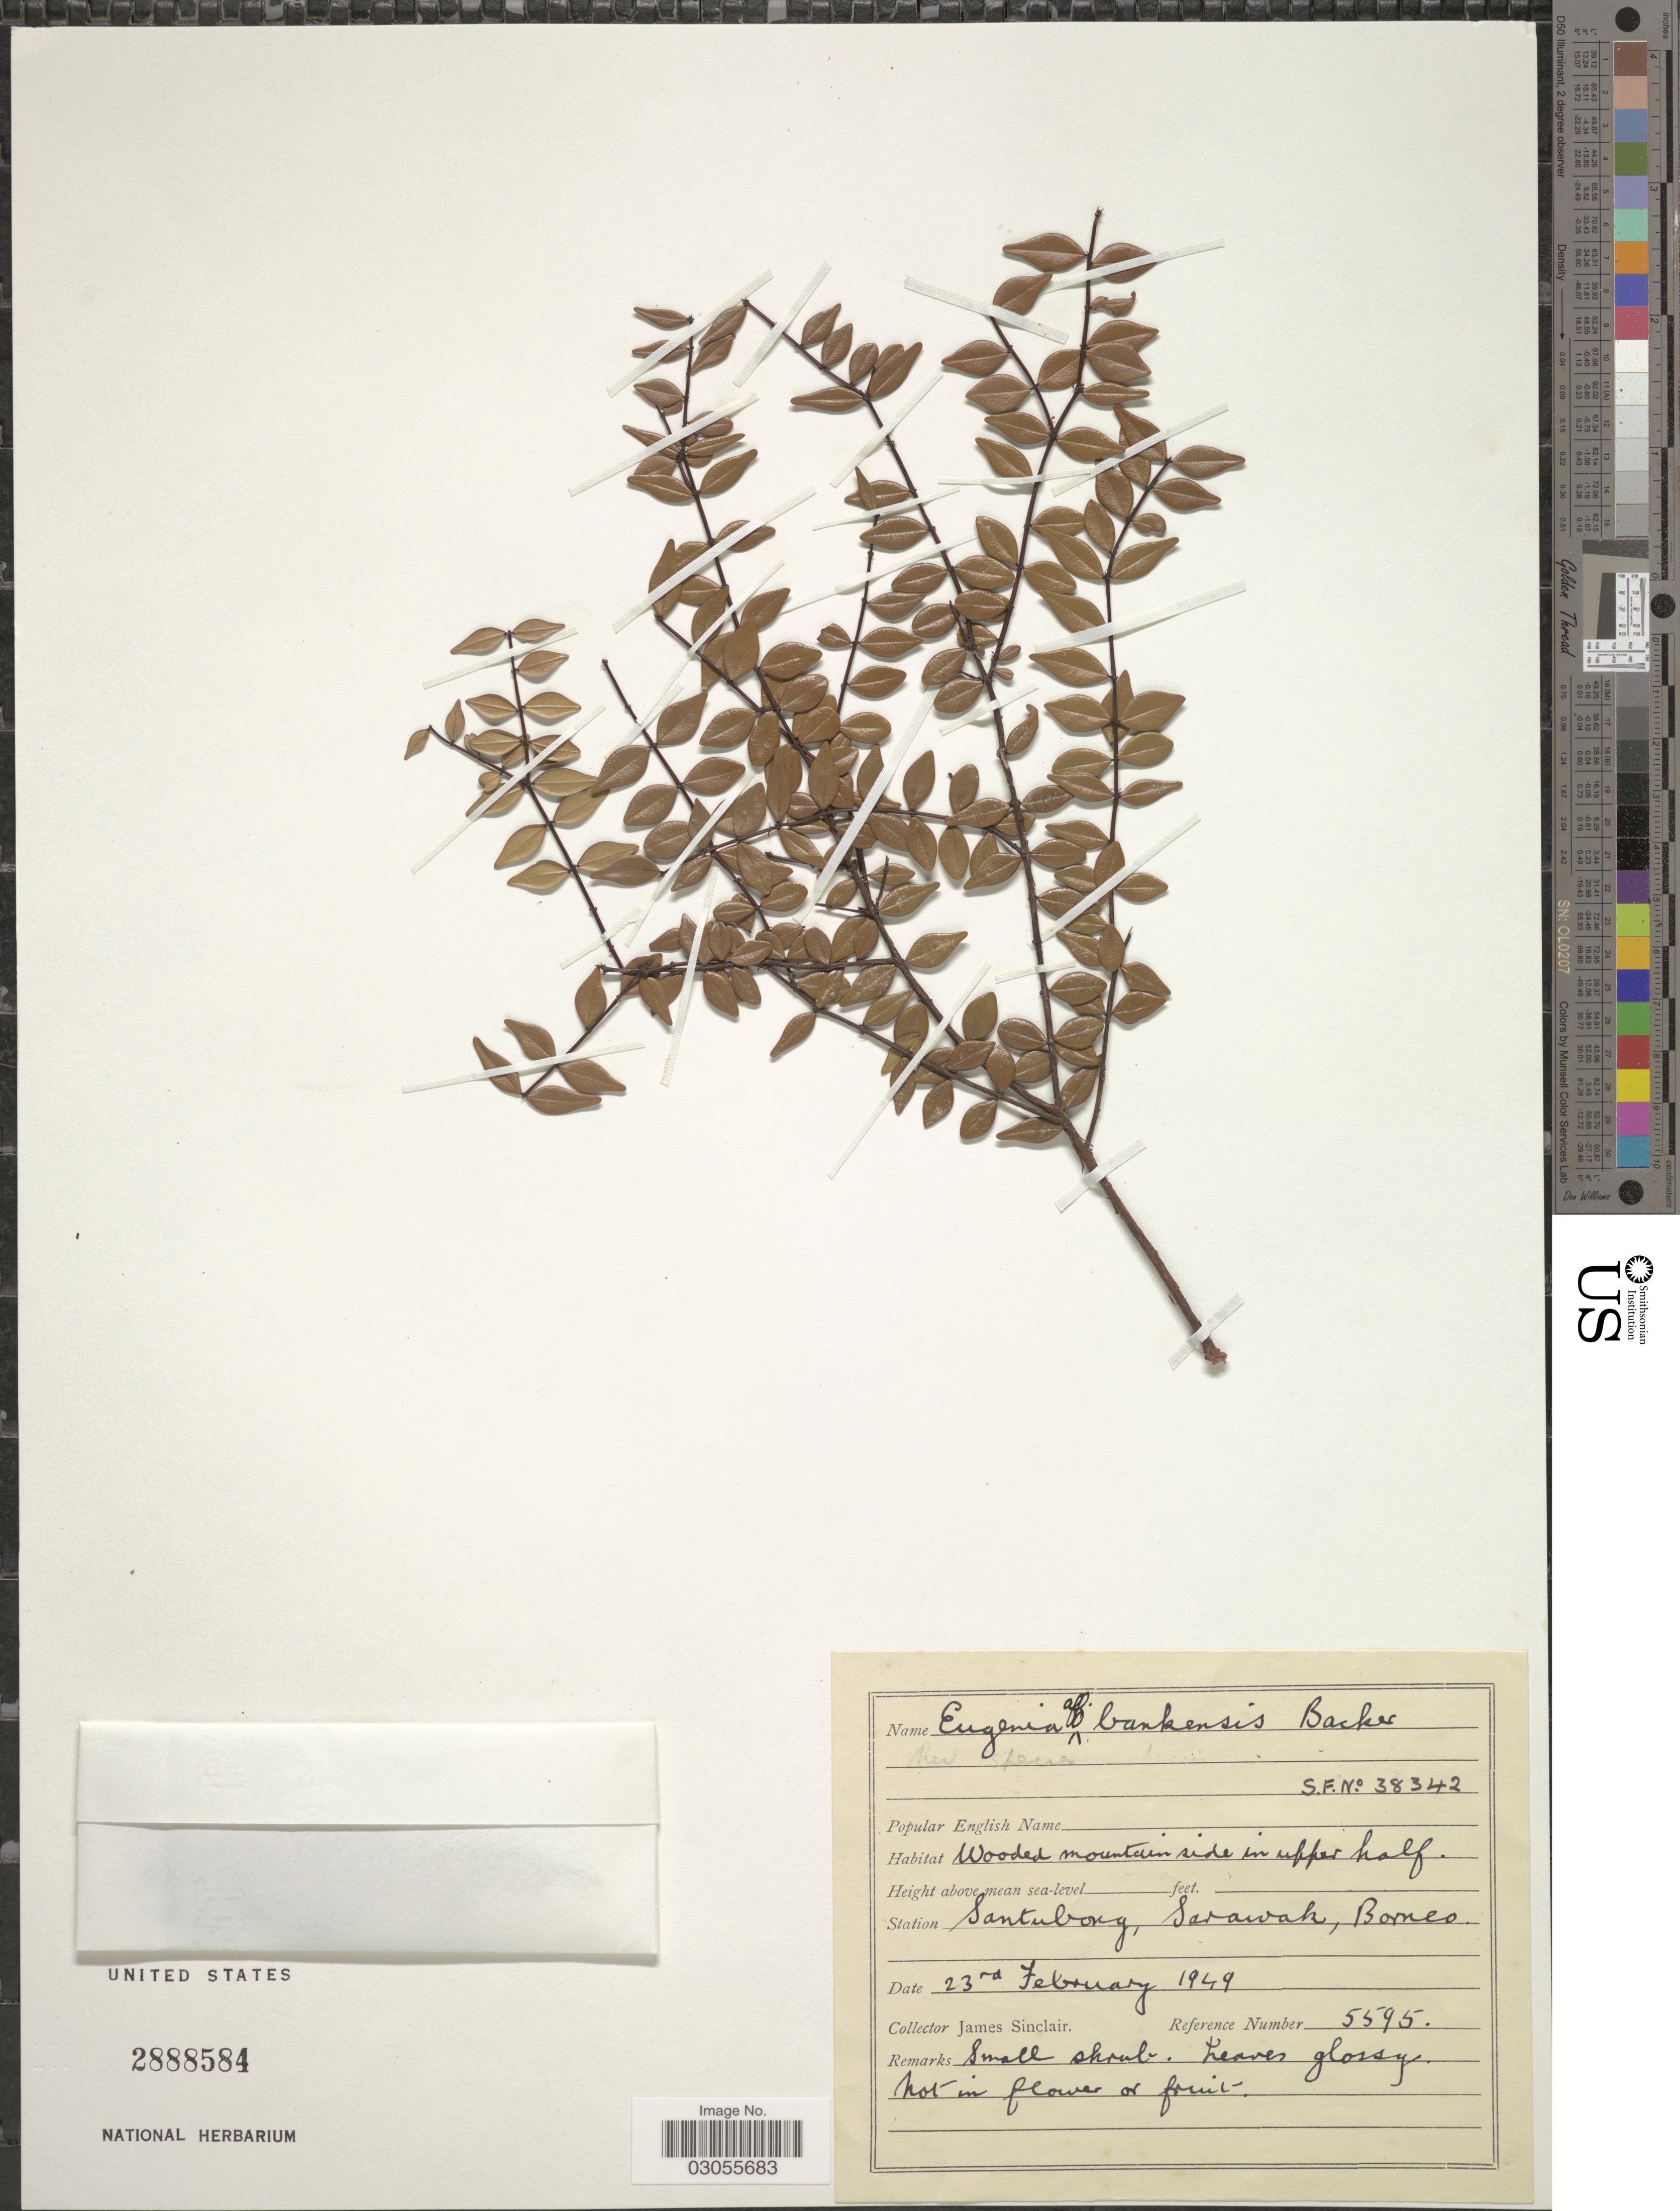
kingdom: Plantae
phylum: Tracheophyta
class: Magnoliopsida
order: Myrtales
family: Myrtaceae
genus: Syzygium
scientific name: Syzygium bankense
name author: (Hassk.) Merr. & L.M. Perry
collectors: J. Sinclair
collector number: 5595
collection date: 1949-02-23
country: Malaysia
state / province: Sarawak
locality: Santubong, Borneo.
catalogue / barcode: US 2888584